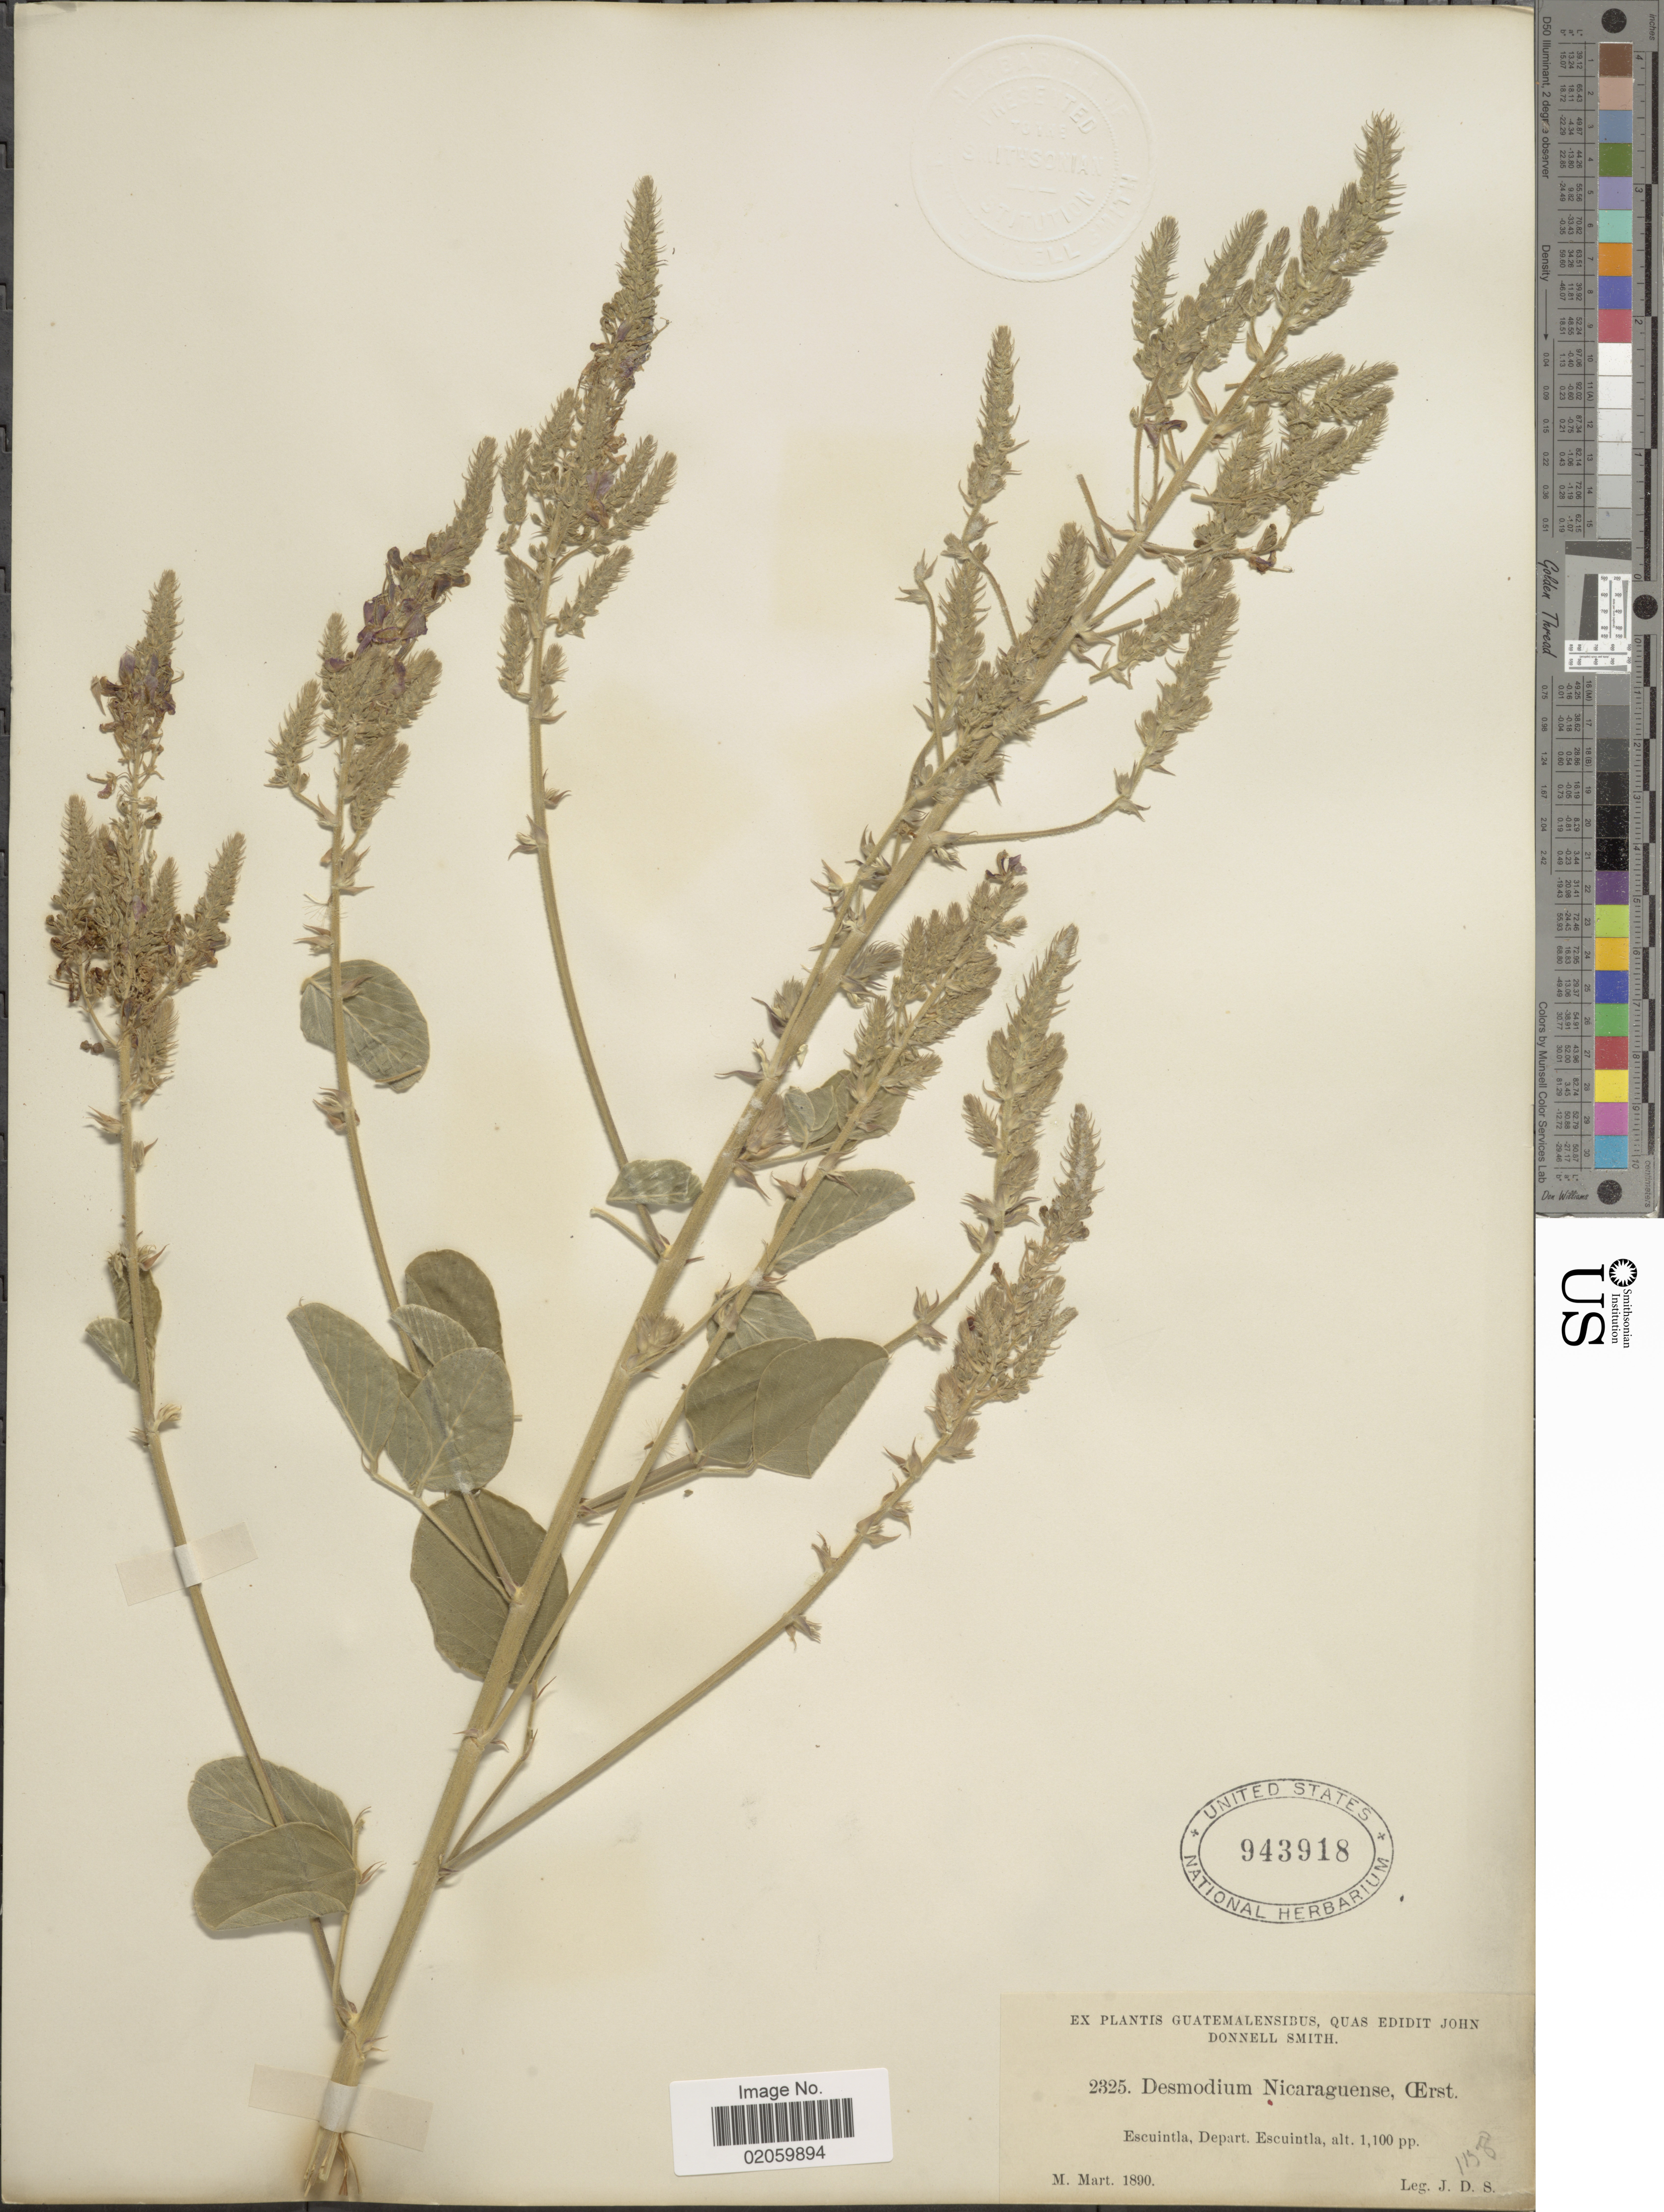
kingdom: Plantae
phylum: Tracheophyta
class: Magnoliopsida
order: Fabales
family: Fabaceae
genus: Desmodium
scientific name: Desmodium nicaraguense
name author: Oerst.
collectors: J. Donnell Smith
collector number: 2325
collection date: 1890-03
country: Guatemala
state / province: Escuintla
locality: Escuintla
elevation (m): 335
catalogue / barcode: US 943918